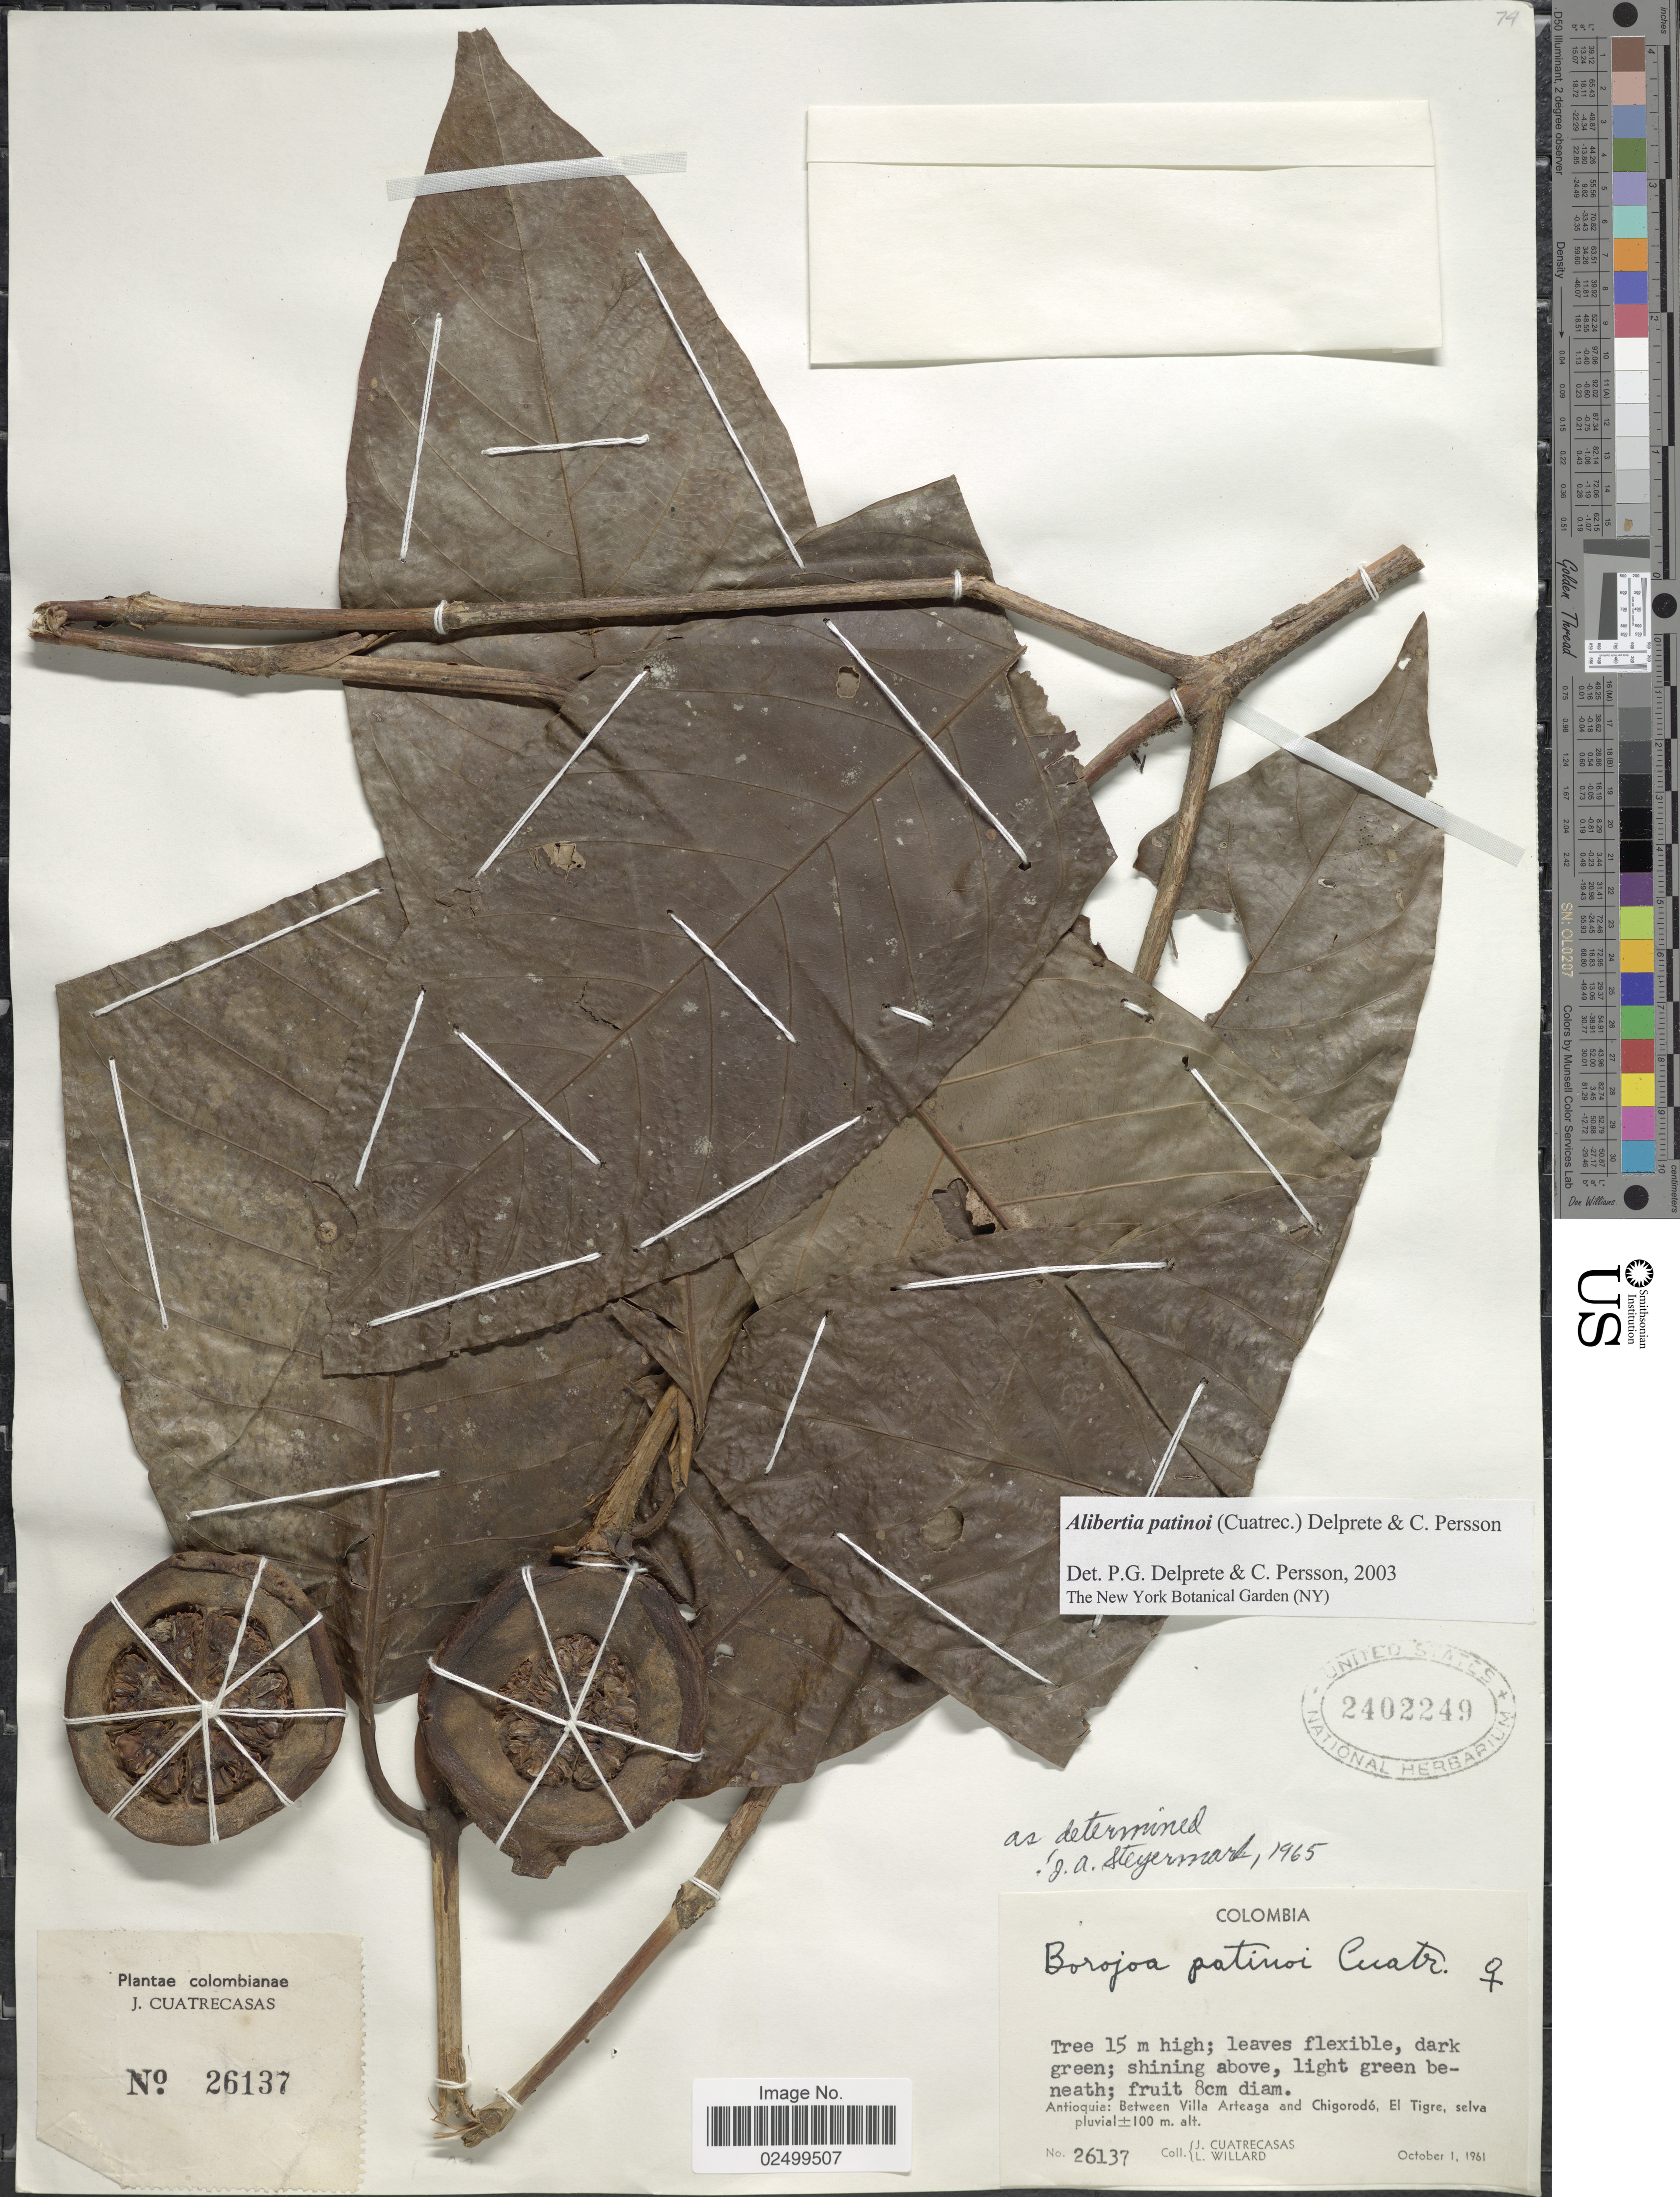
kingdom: Plantae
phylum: Tracheophyta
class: Magnoliopsida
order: Gentianales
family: Rubiaceae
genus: Alibertia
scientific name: Alibertia patinoi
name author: (Cuatrec.) Delprete & C.H. Perss.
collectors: J. Cuatrecasas & L. Willard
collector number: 26137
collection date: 1961-10-01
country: Colombia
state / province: Antioquia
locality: Between Villa Arteaga and Chigorodó, El Tigre, selva pluvial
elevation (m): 100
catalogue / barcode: US 2402249